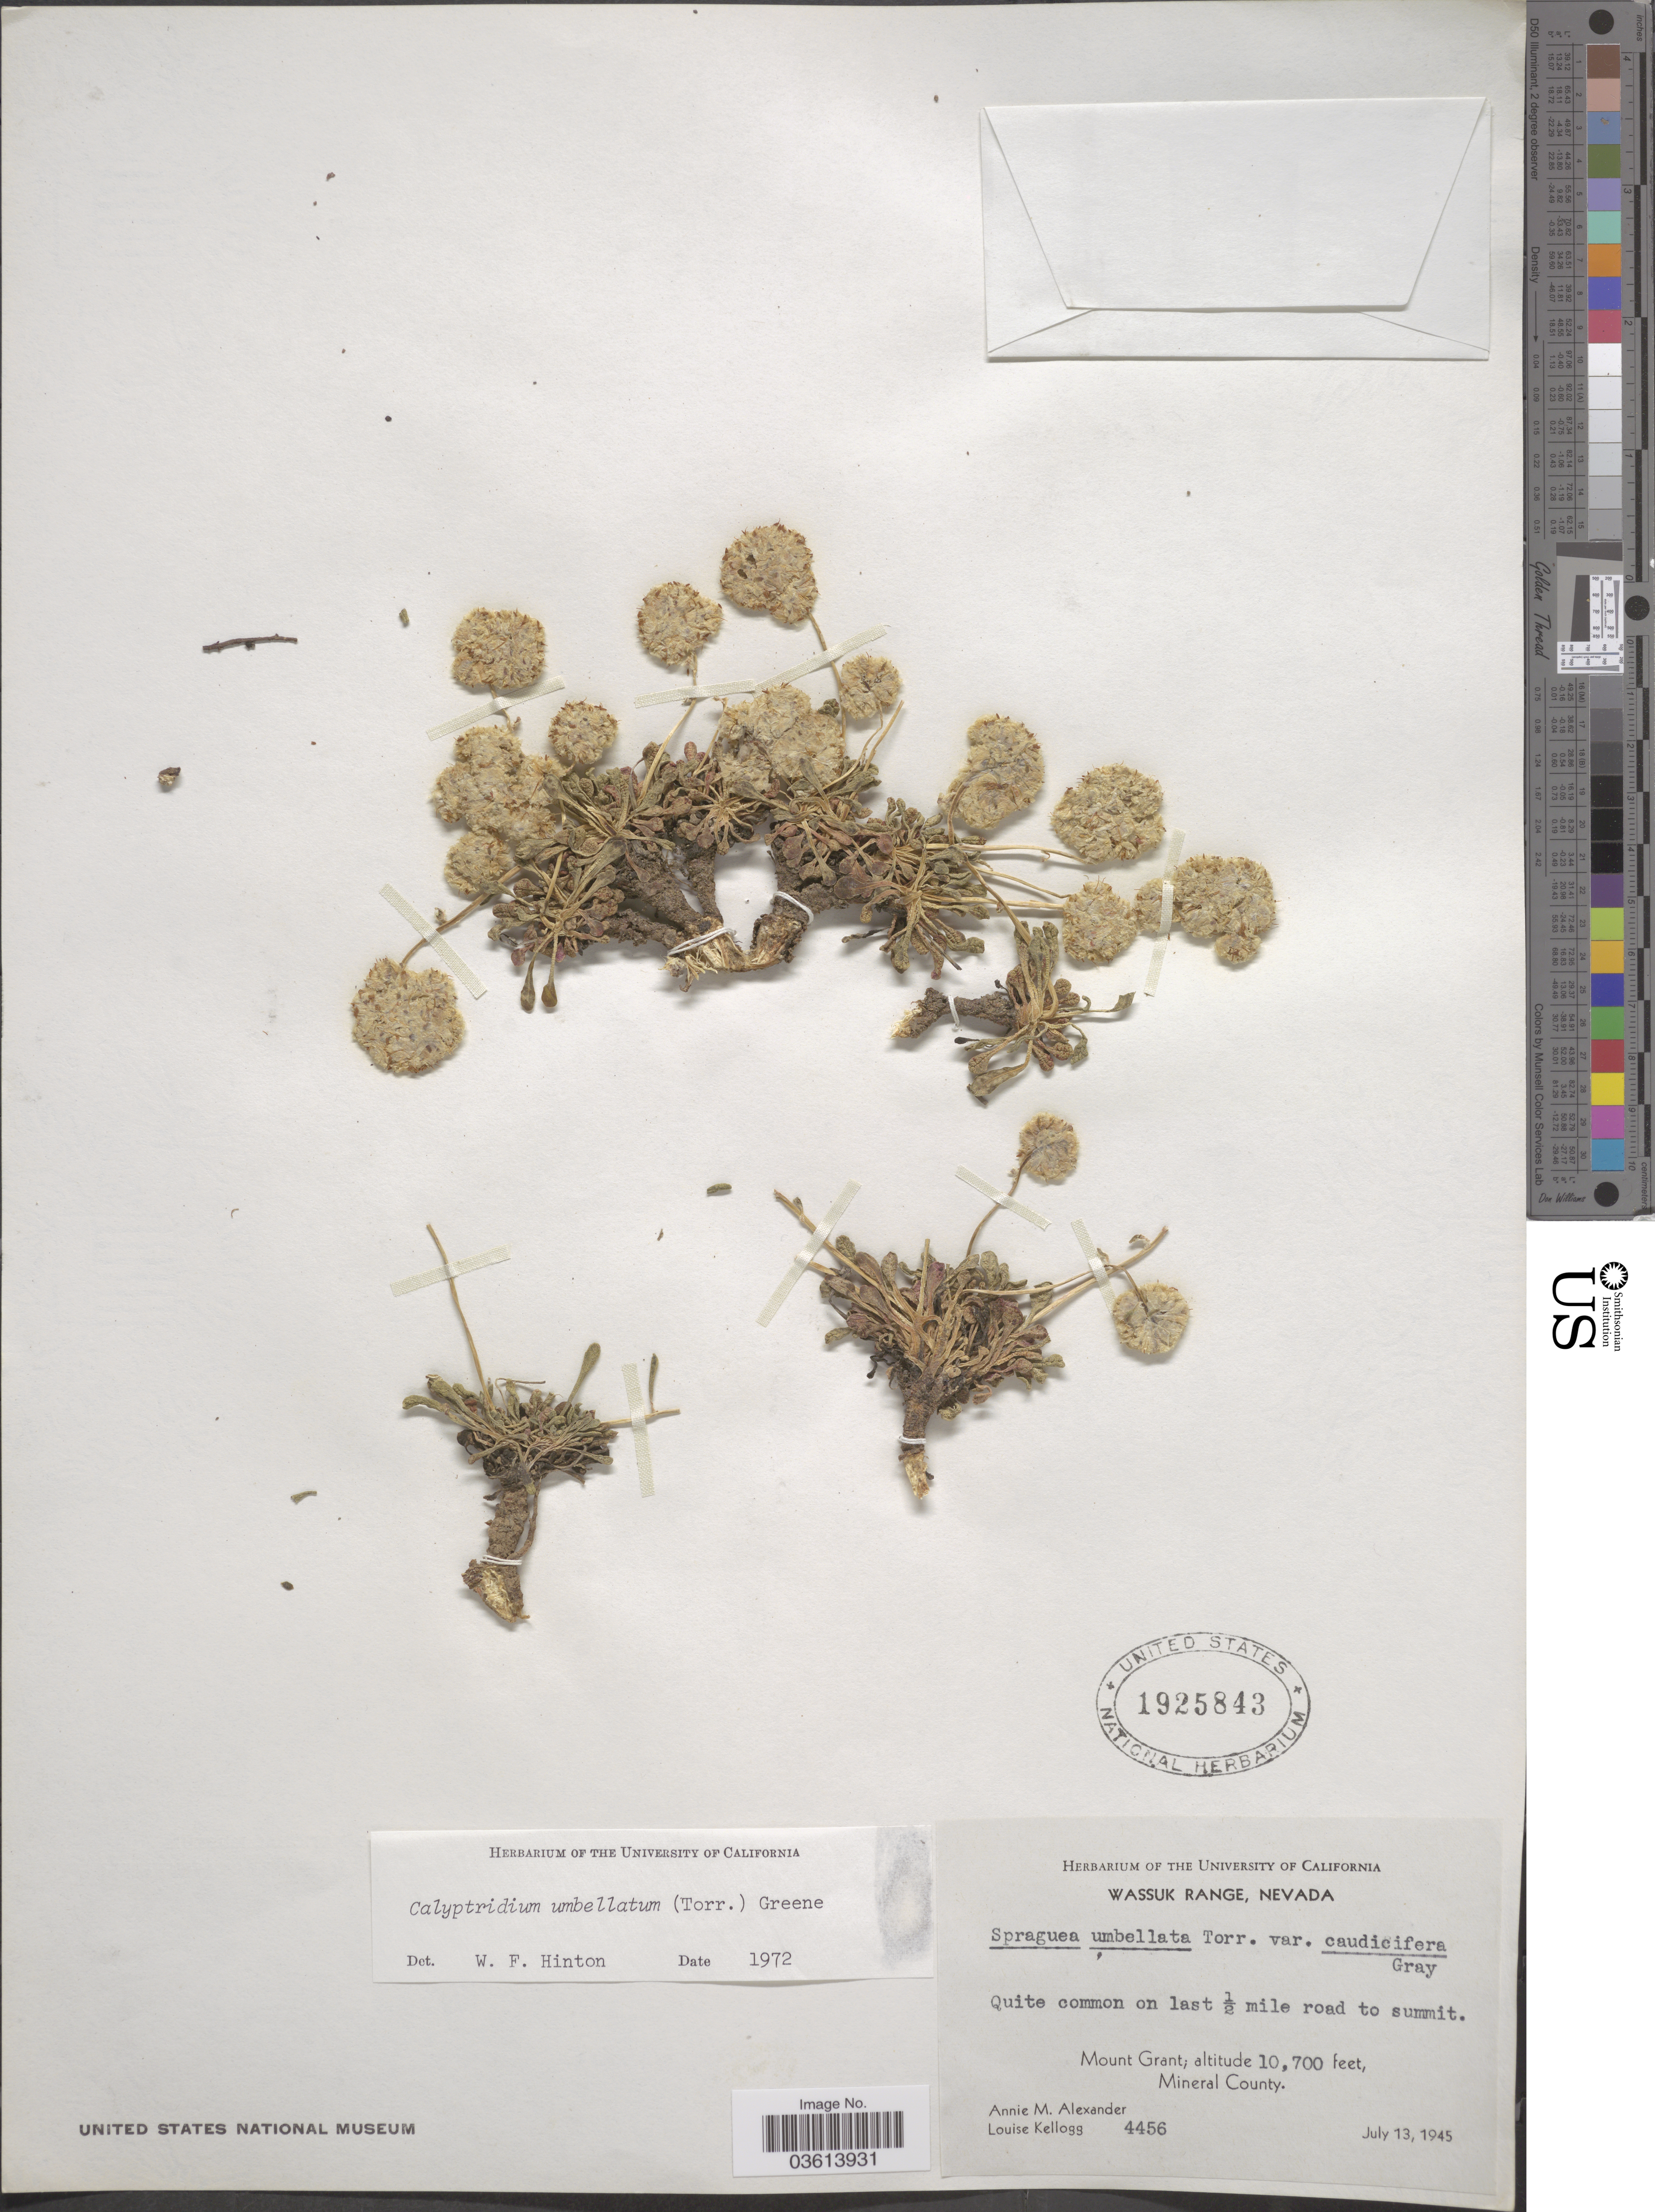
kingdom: Plantae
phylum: Tracheophyta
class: Magnoliopsida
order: Caryophyllales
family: Montiaceae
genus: Calyptridium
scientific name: Calyptridium umbellatum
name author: (Torr.) Greene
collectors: A. M. Alexander & L. Kellogg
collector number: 4456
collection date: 1945-07-13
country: United States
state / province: Nevada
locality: Wassuk Range. Quite common on last ½ mile road to summit. Mount Grant, Mineral County.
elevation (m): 3261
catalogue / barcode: US 1925843